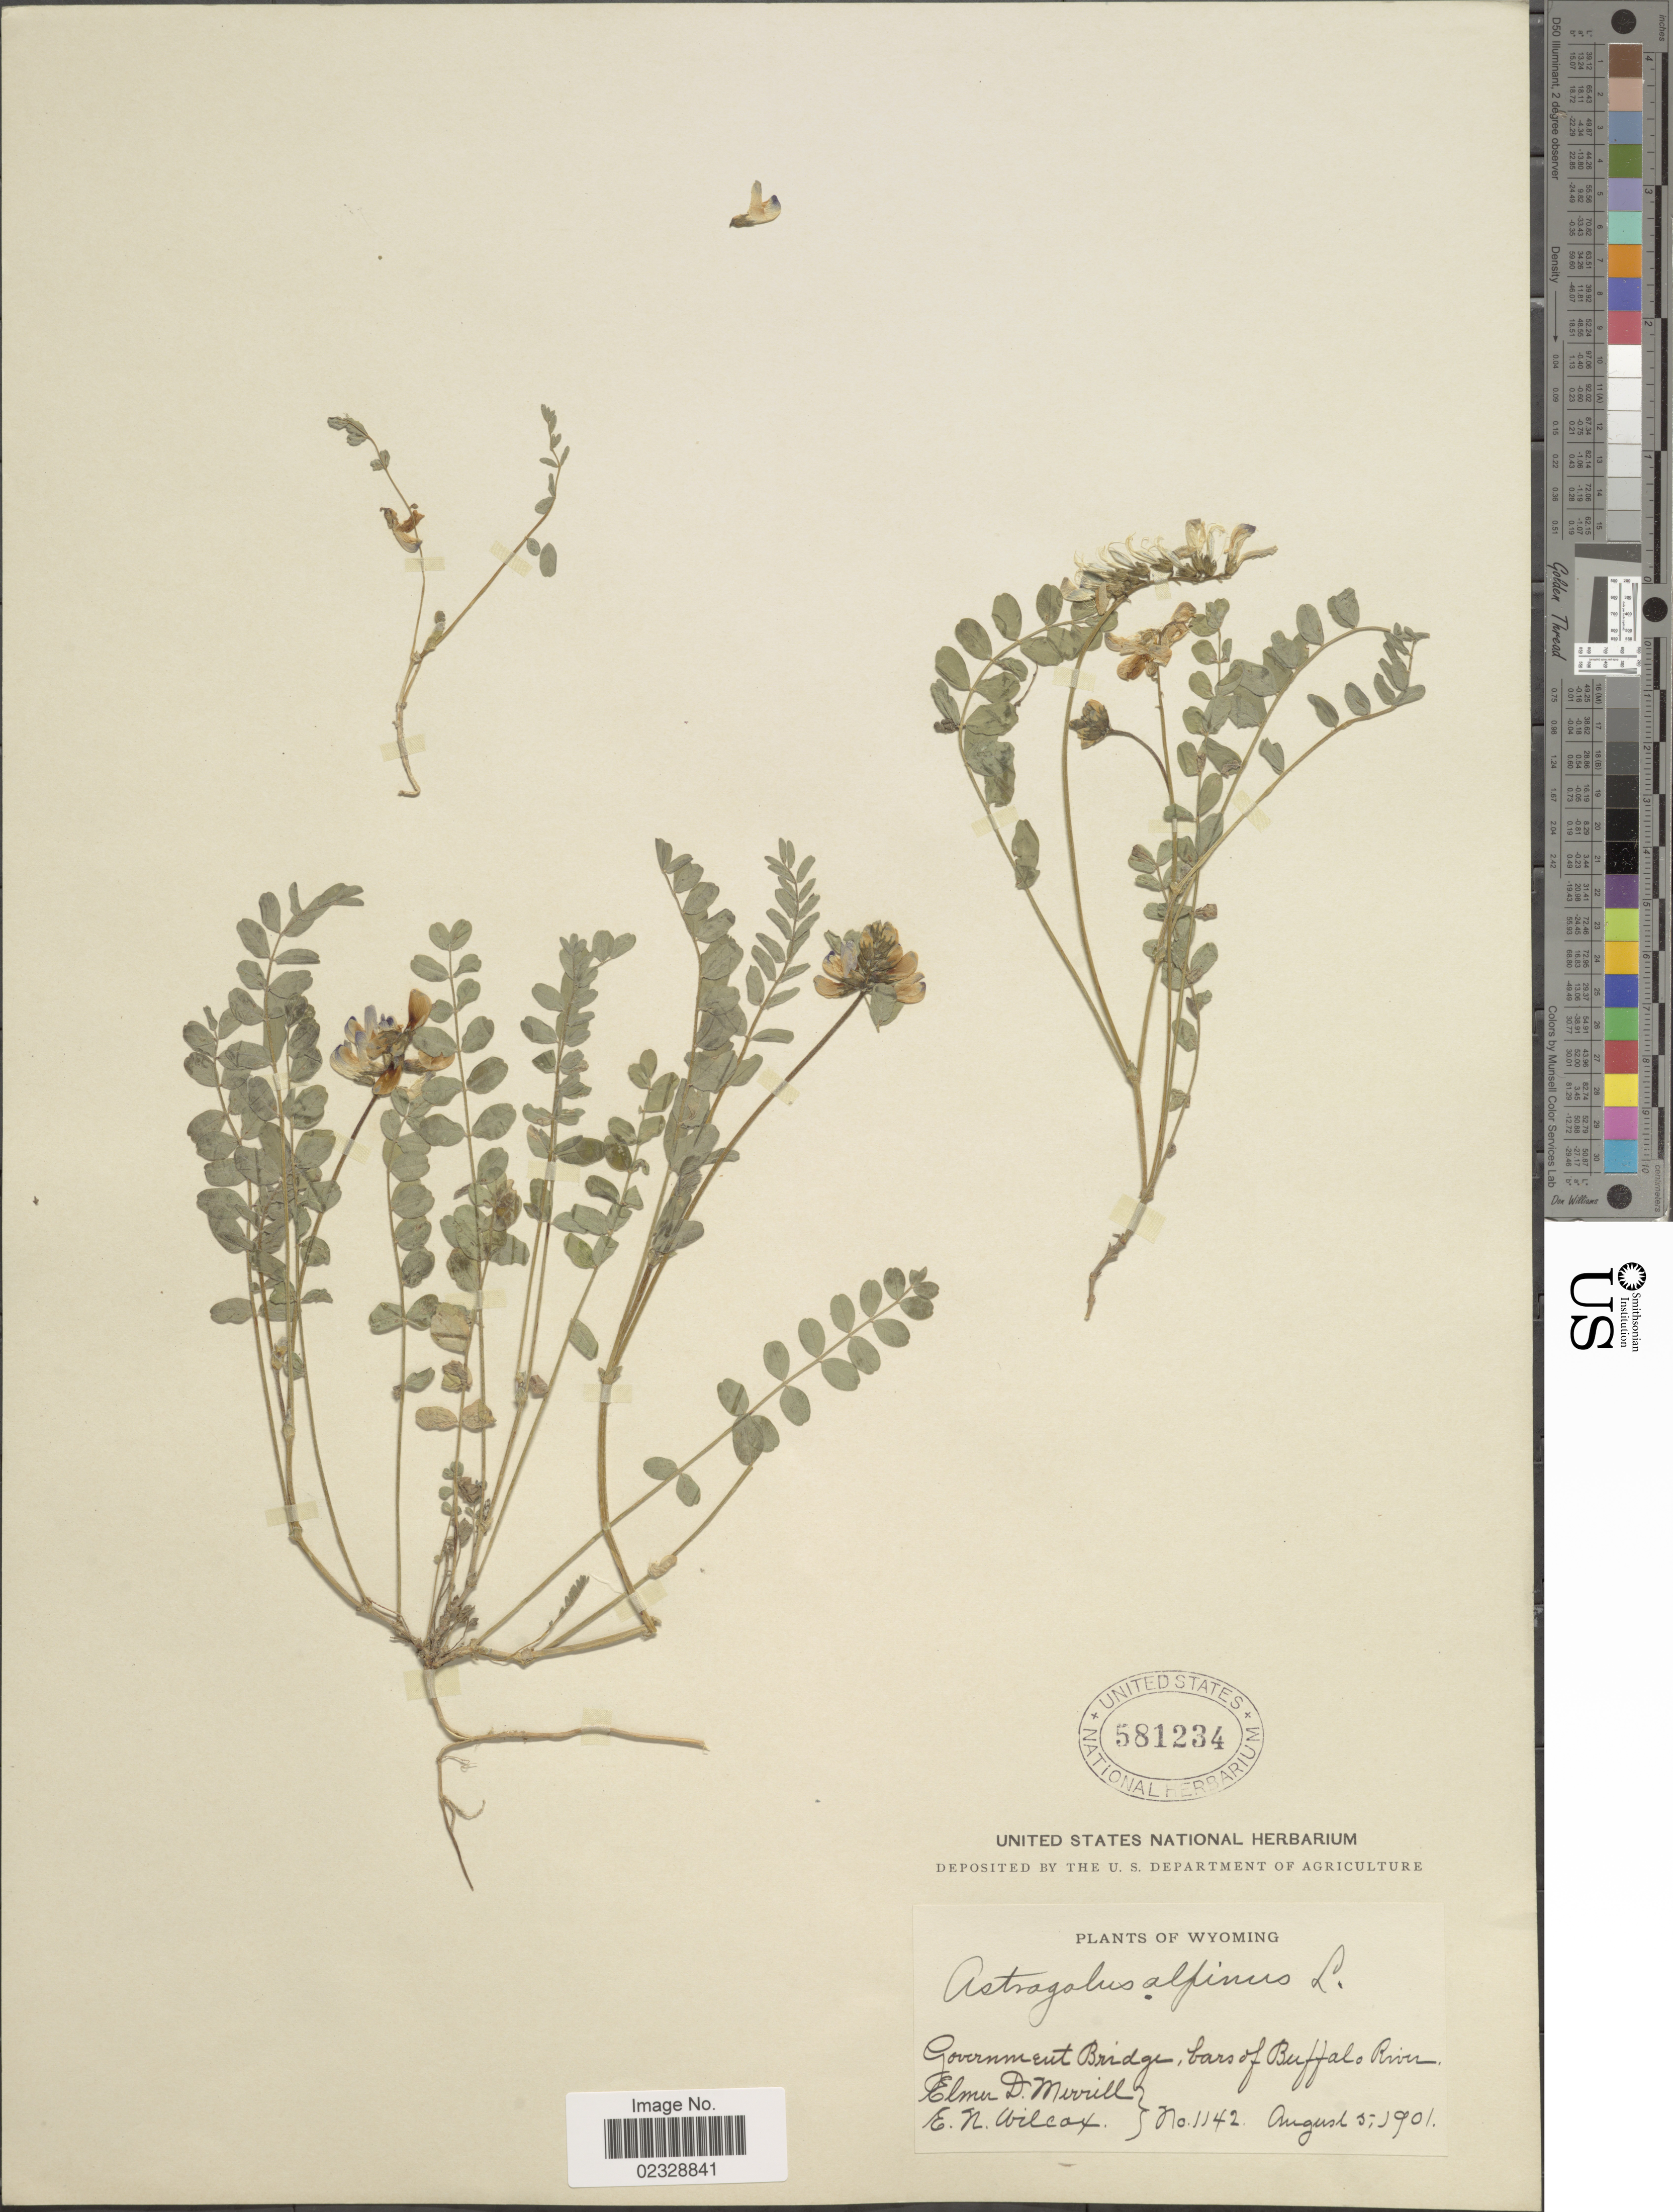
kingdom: Plantae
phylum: Tracheophyta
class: Magnoliopsida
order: Fabales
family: Fabaceae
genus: Astragalus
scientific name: Astragalus alpinus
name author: L.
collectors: E. D. Merrill & E. Wilcox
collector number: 1142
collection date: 1901-08-05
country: United States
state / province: Wyoming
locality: Government Bridge, bars of Buffalo River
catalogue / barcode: US 581234